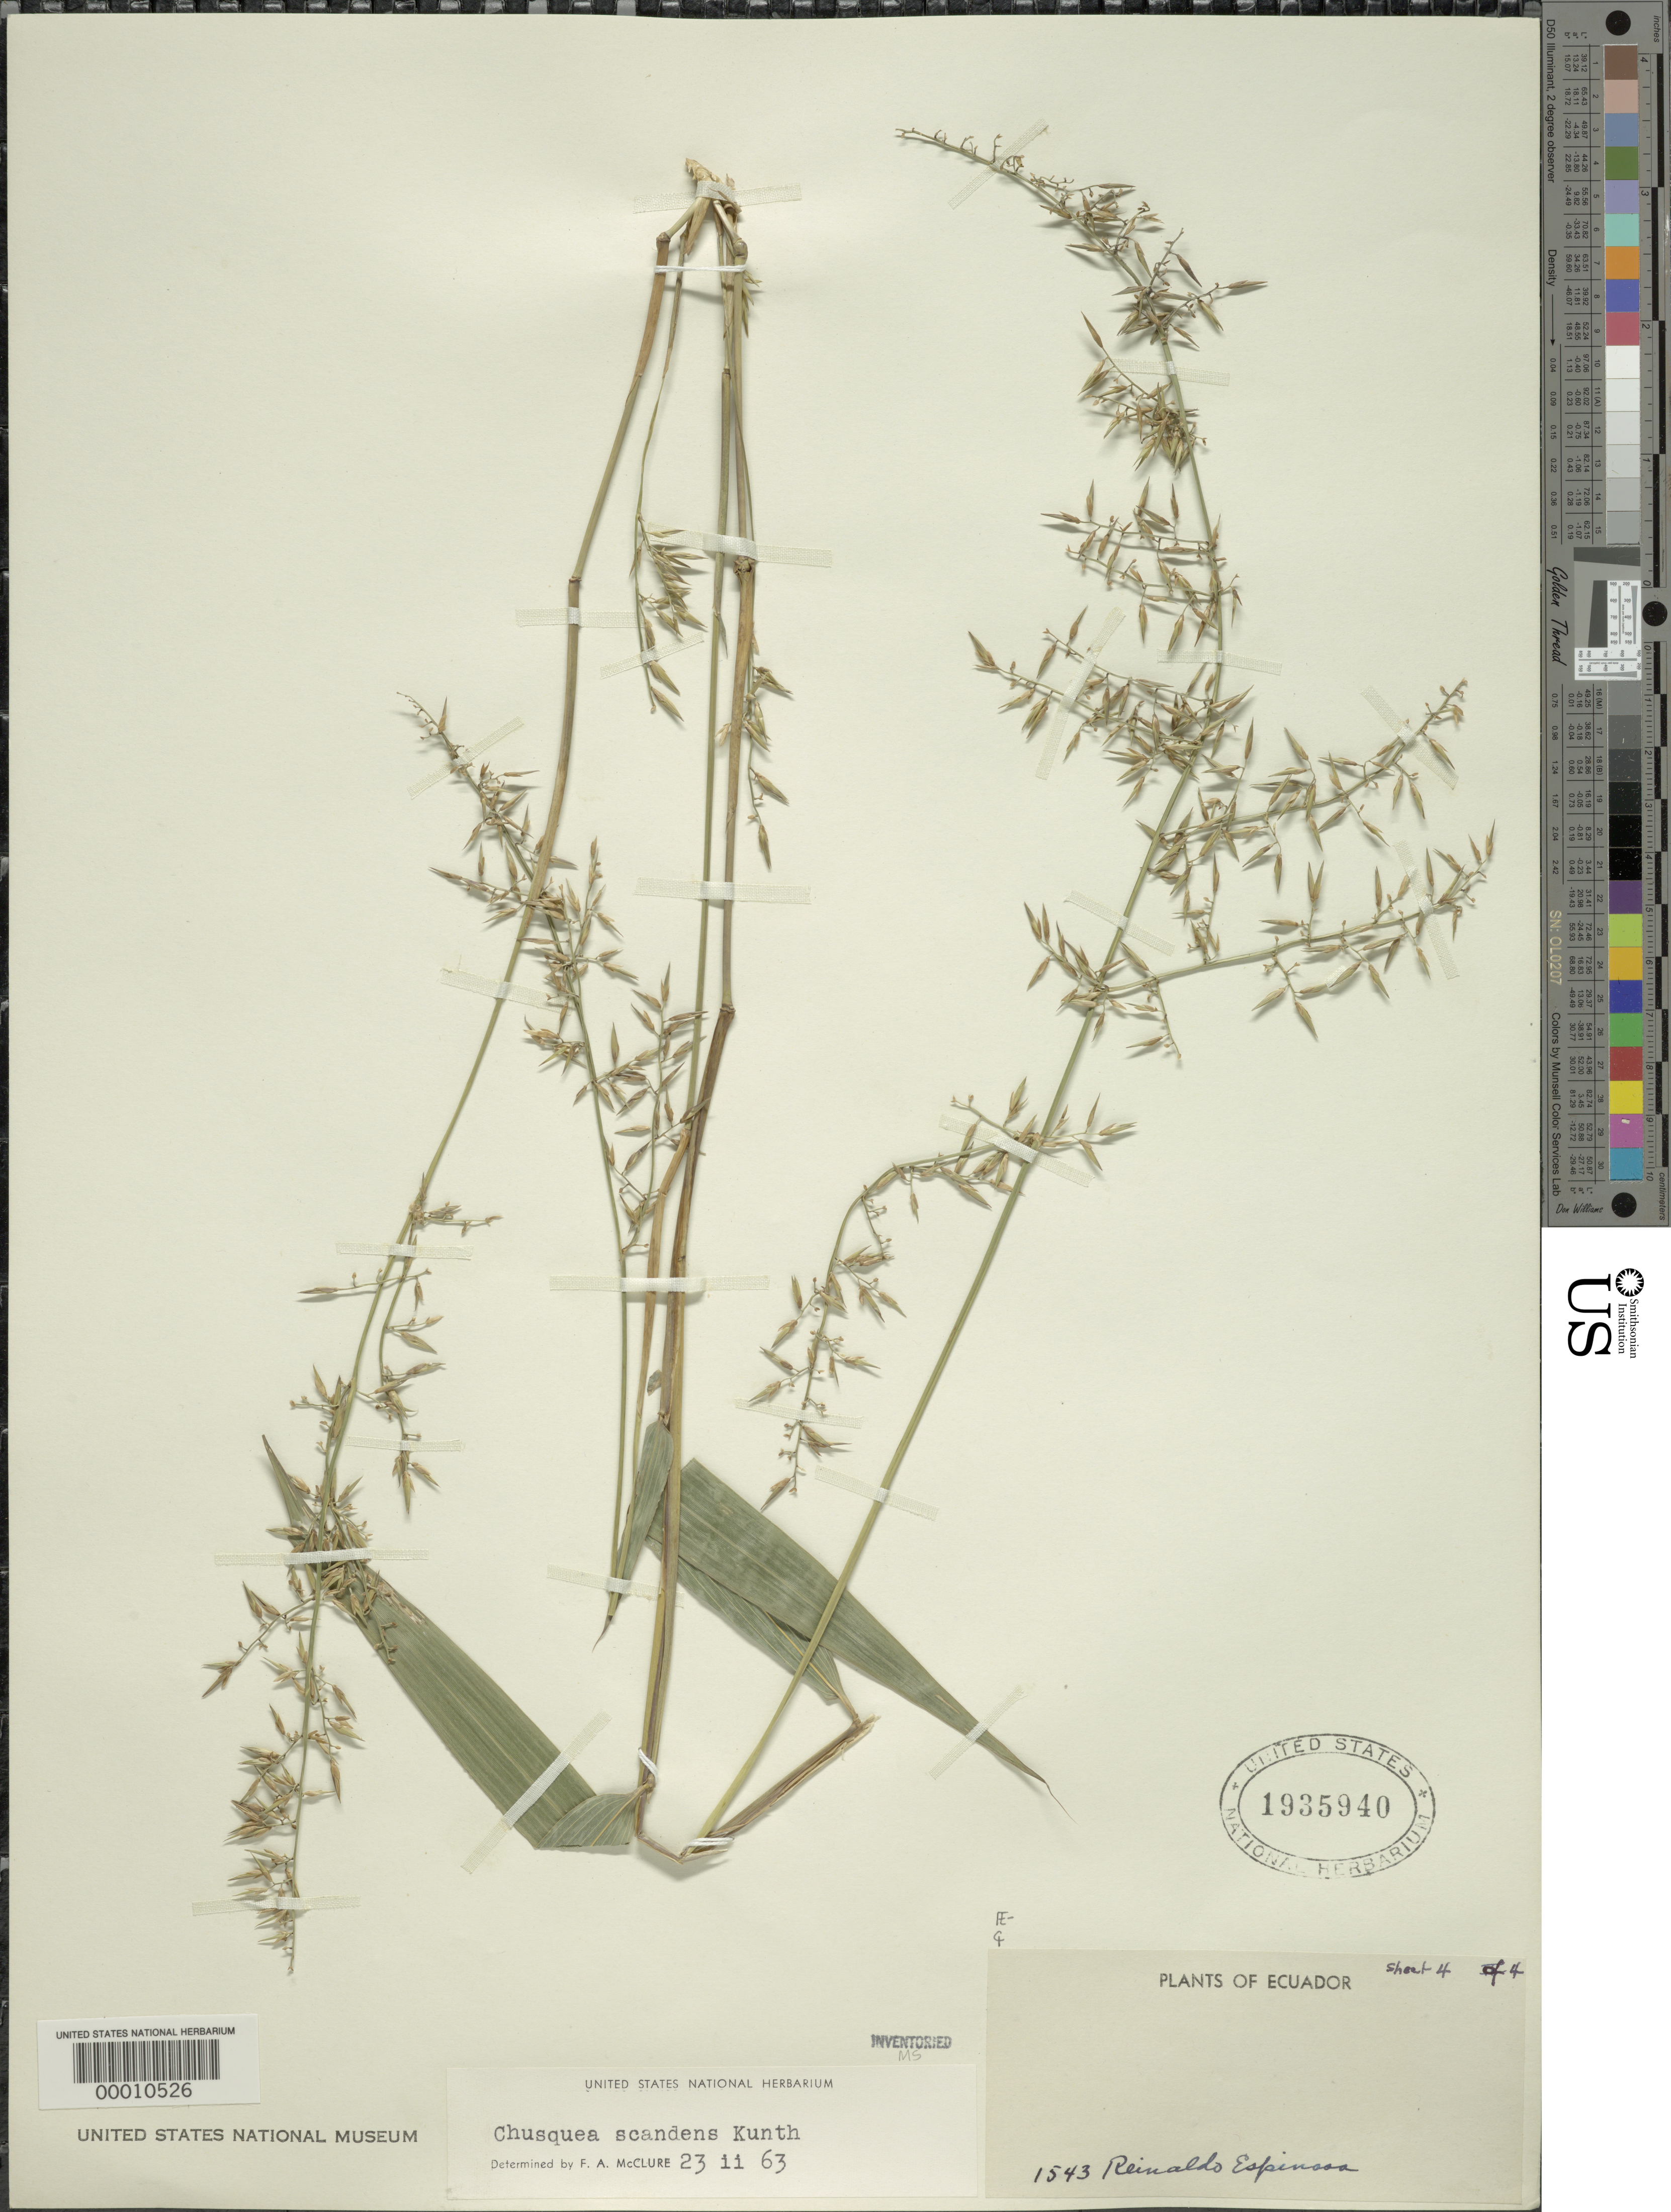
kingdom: Plantae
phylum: Tracheophyta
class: Liliopsida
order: Poales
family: Poaceae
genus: Chusquea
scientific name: Chusquea scandens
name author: Kunth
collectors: R. Espinosa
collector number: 1543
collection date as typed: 03 Jul 1947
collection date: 1947-07-03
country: Ecuador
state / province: Zamora-Chinchipe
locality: Huaico, Loja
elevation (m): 2250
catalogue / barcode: US 1935940